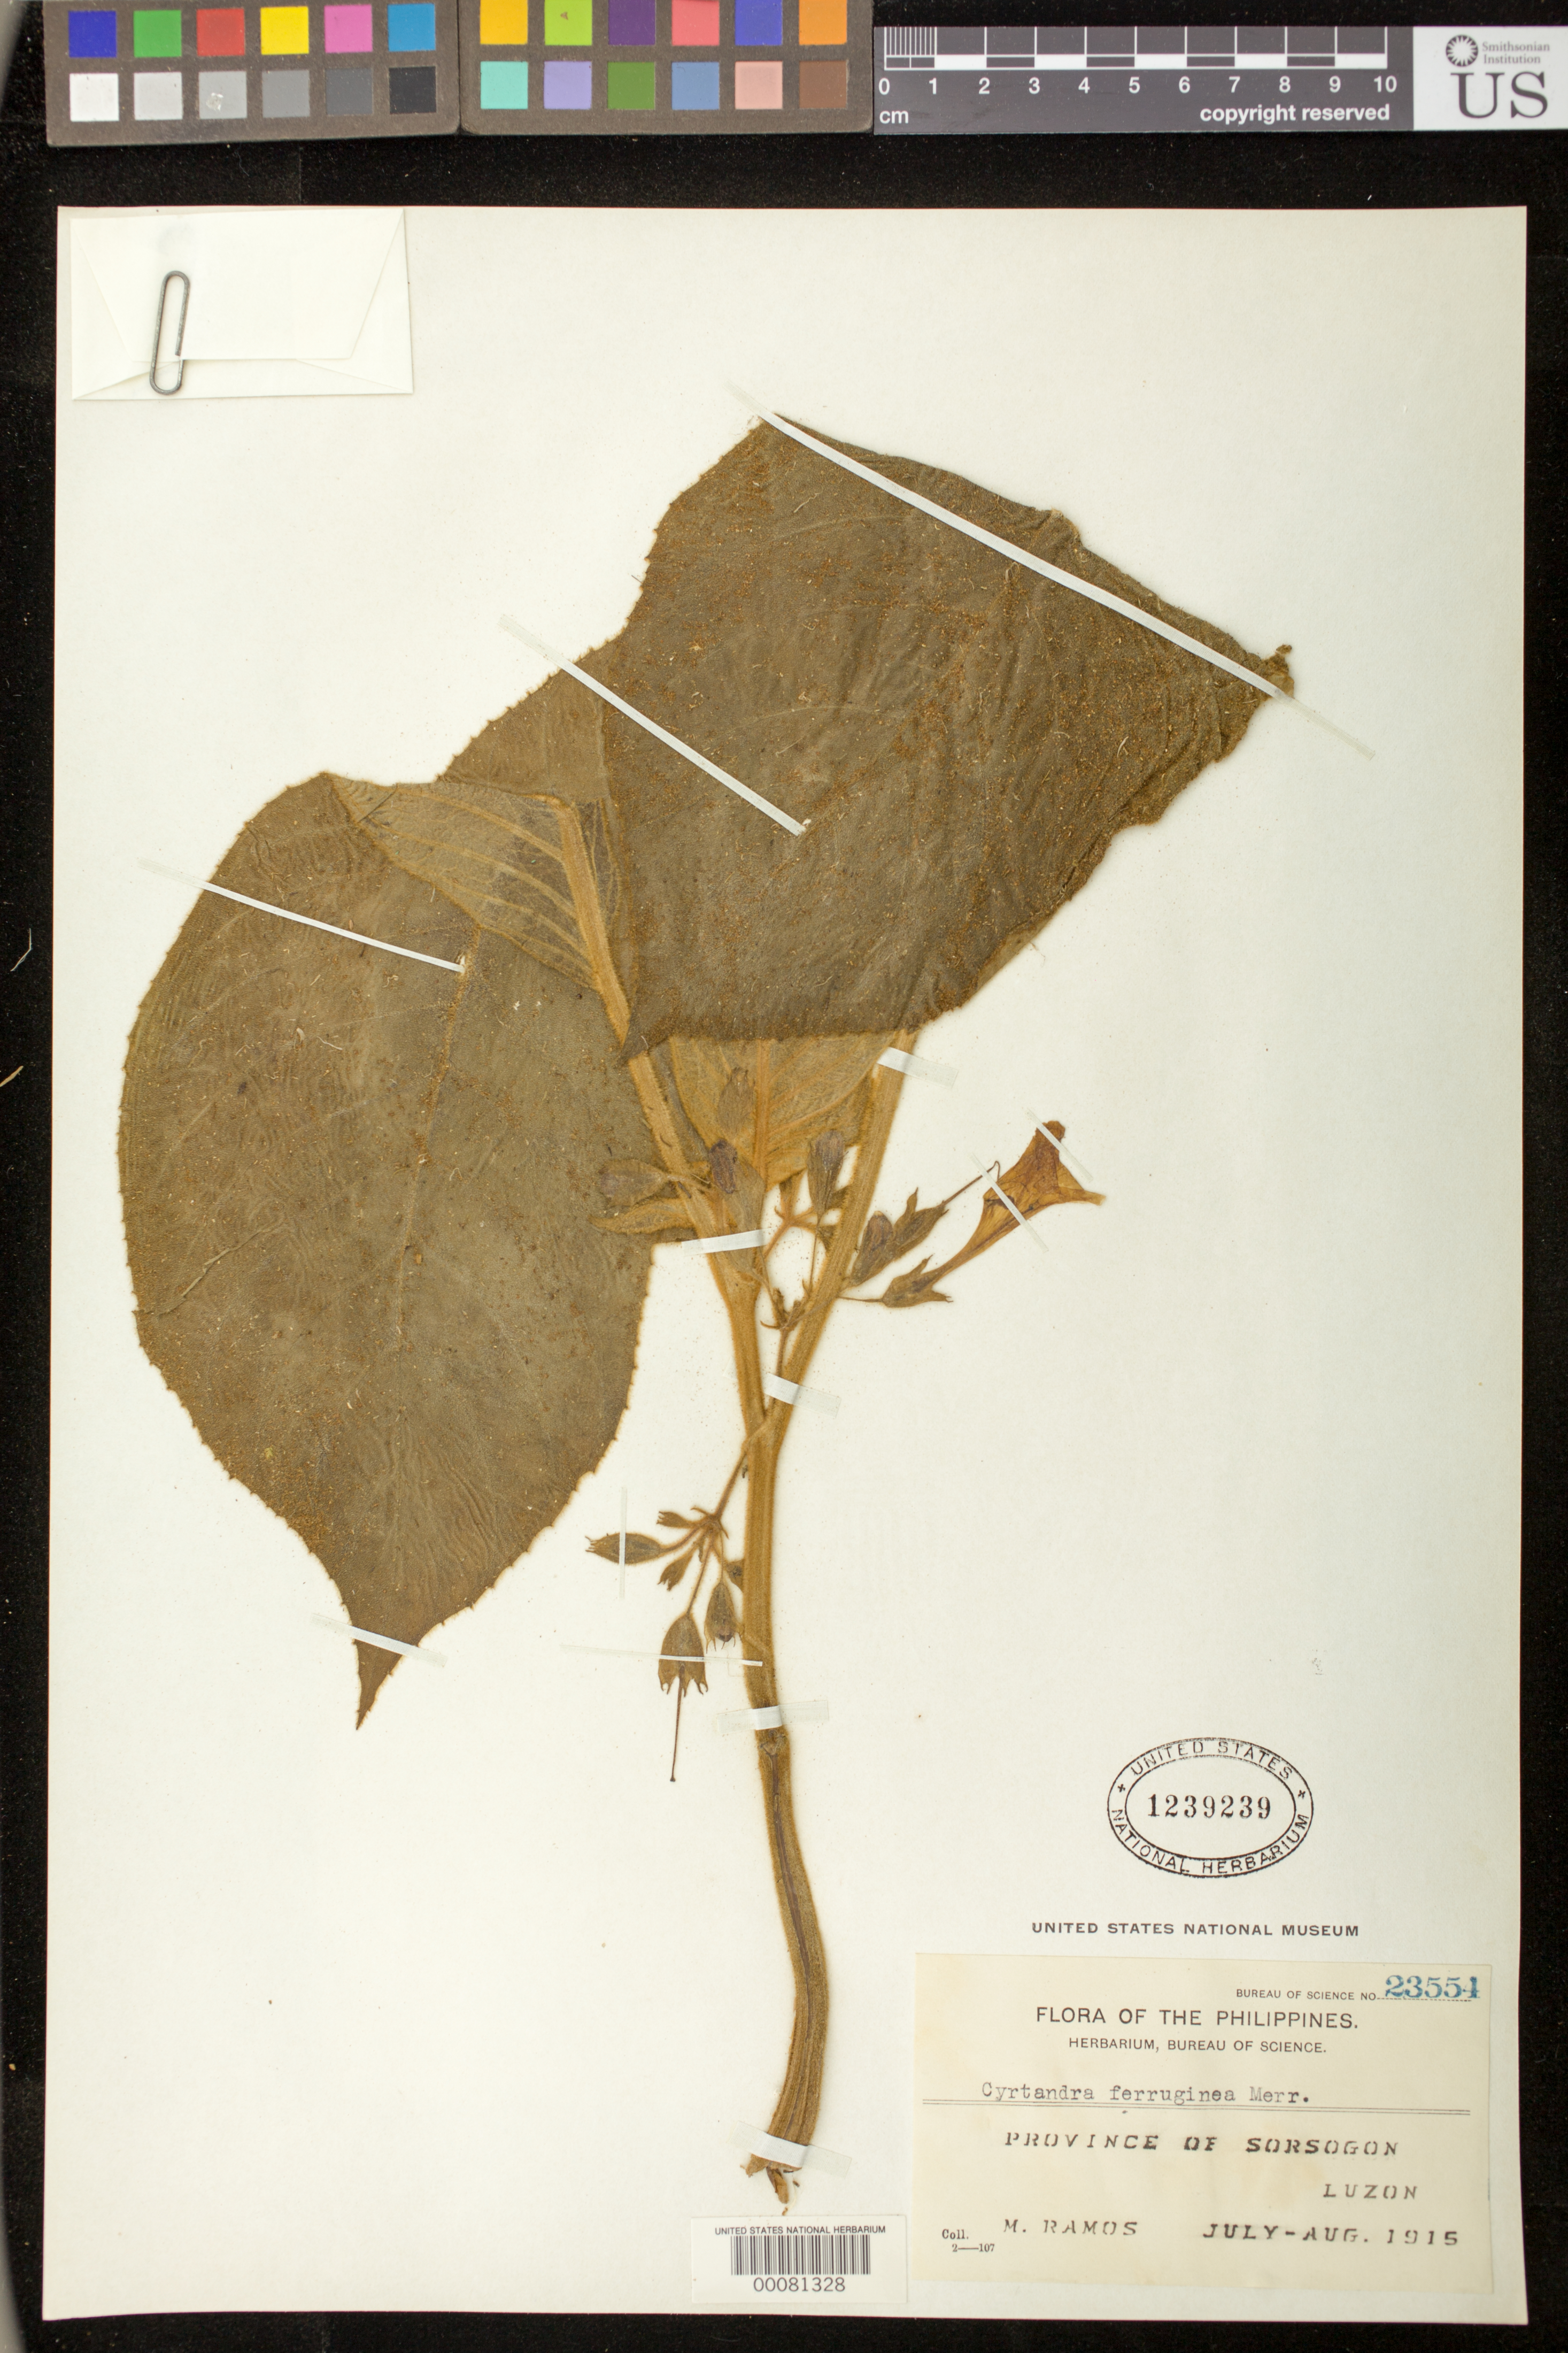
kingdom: Plantae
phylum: Tracheophyta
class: Magnoliopsida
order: Lamiales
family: Gesneriaceae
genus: Cyrtandra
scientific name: Cyrtandra ferruginea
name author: Merr.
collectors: M. Ramos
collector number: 23554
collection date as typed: Jul-Aug 1915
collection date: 1915-07/1915-08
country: Philippines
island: Luzon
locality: Sorsogon,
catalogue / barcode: US 1239239